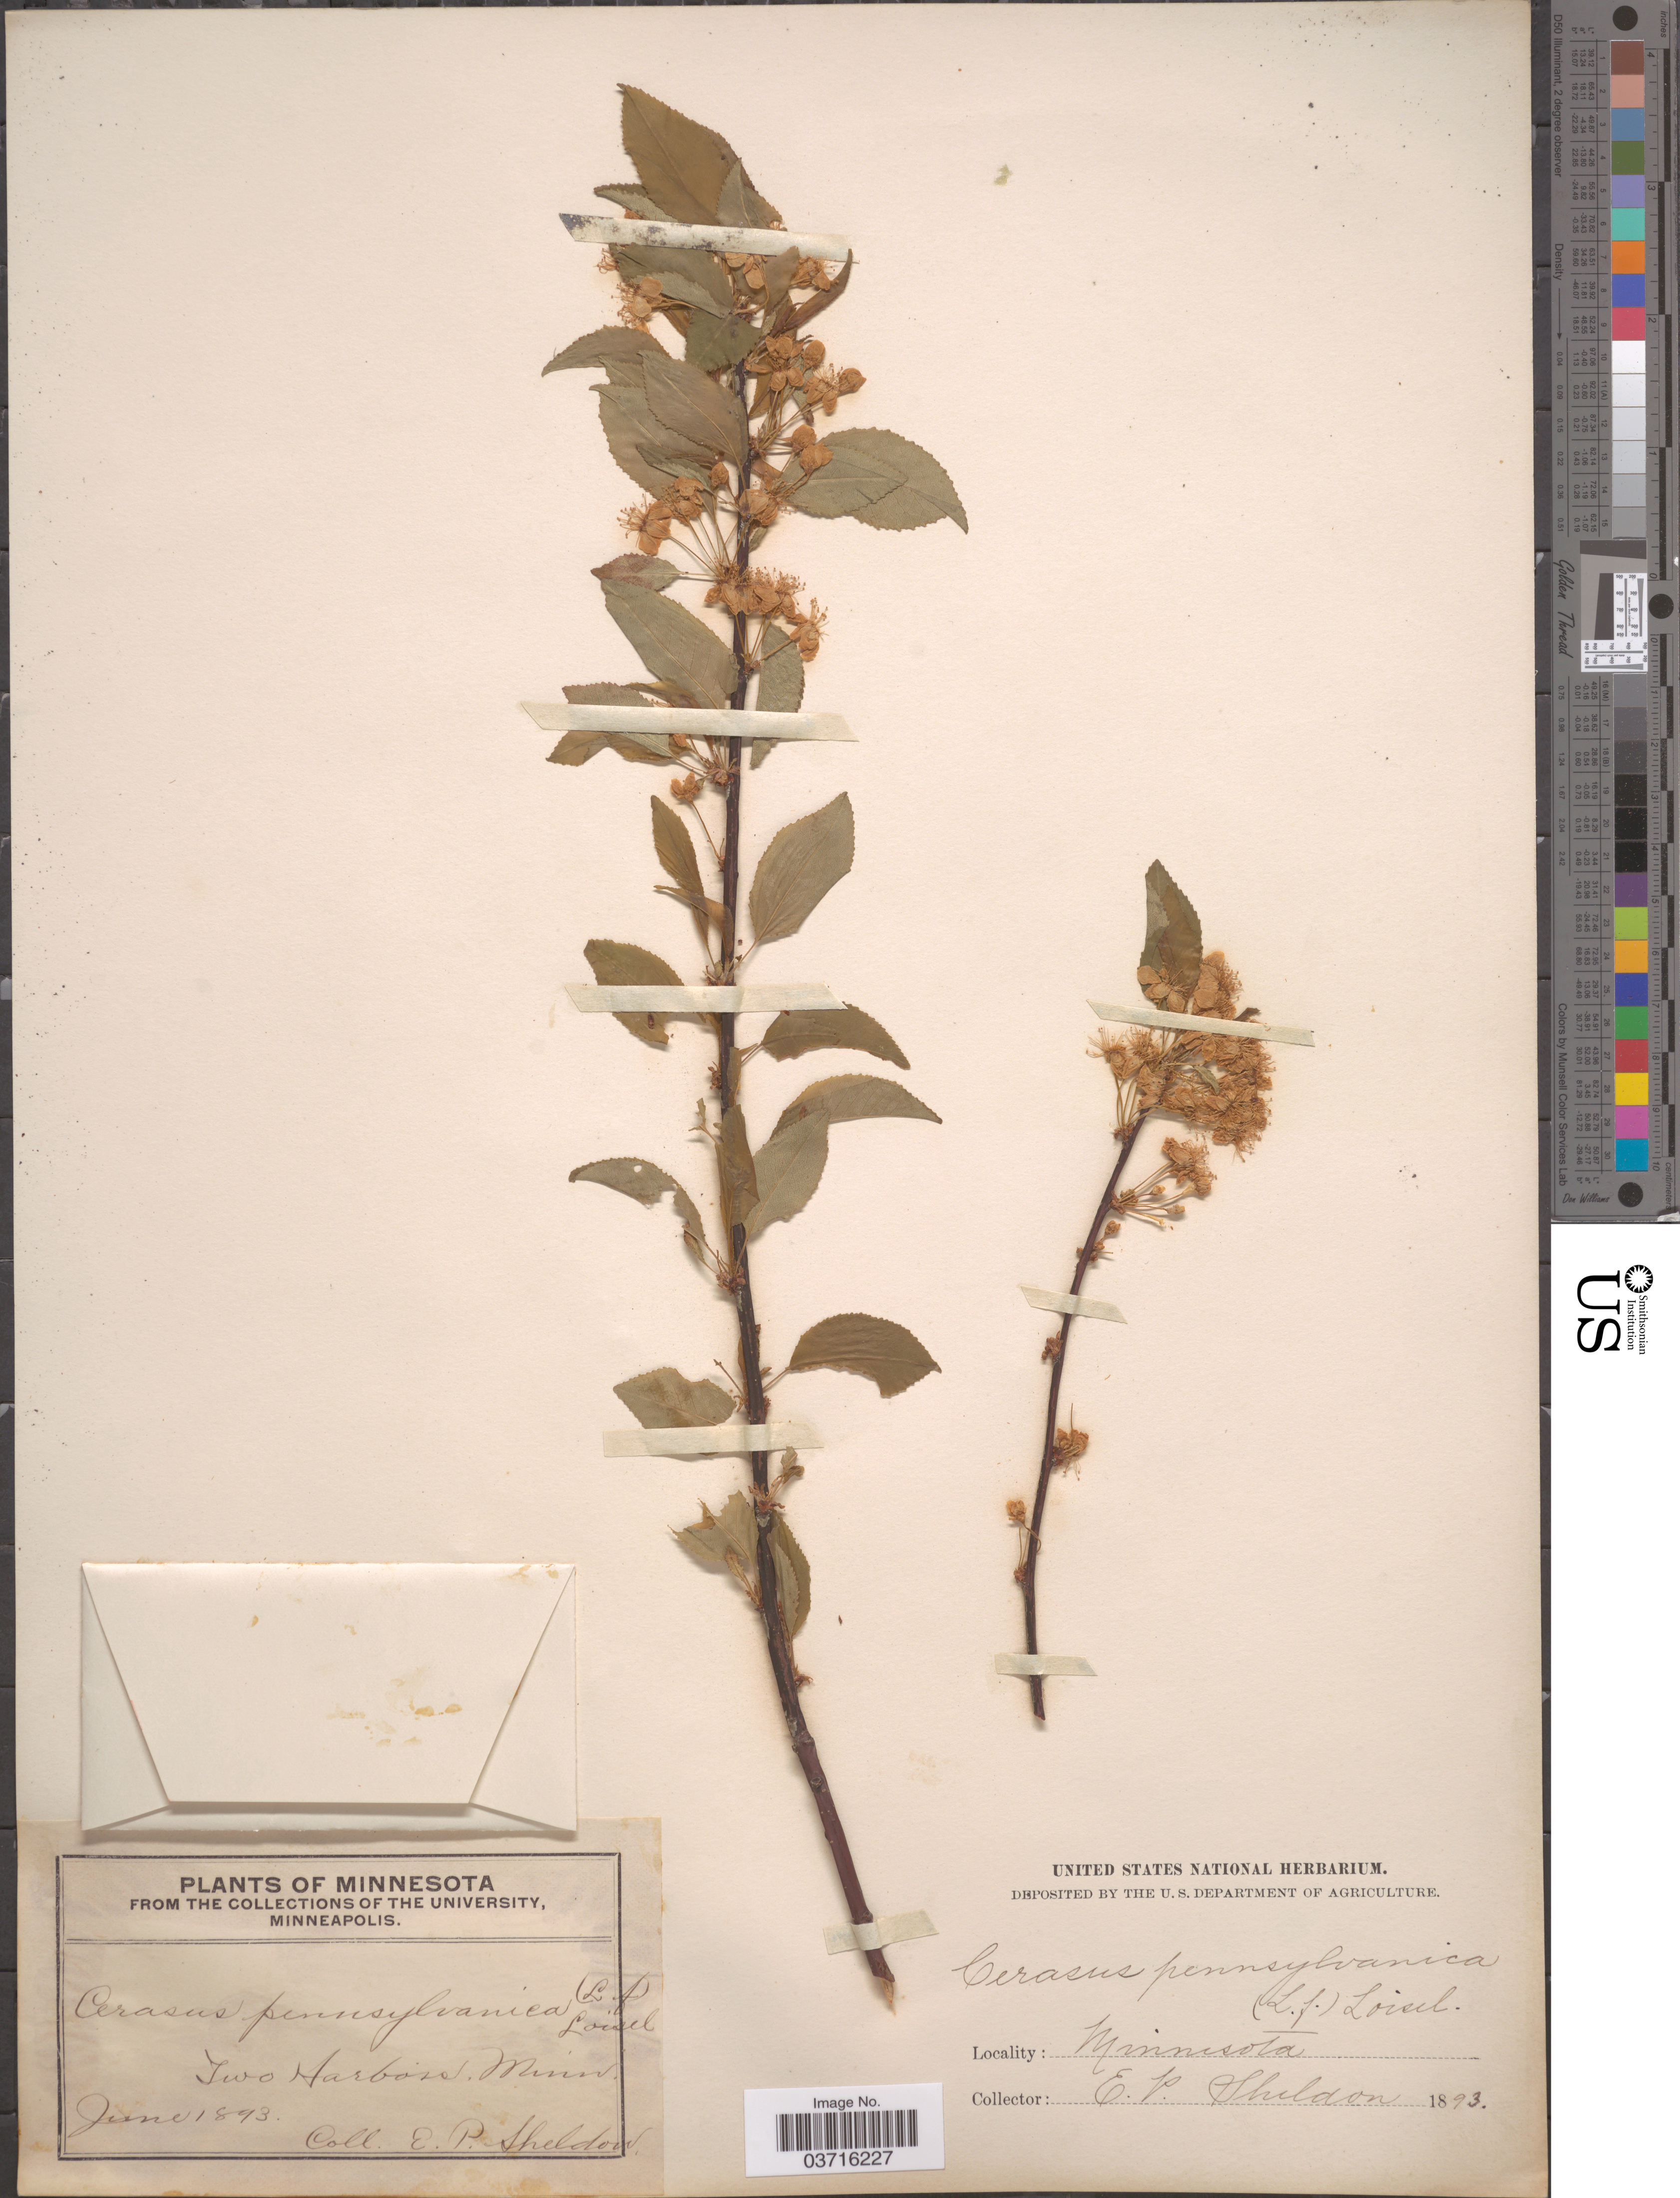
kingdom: Plantae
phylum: Tracheophyta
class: Magnoliopsida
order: Rosales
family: Rosaceae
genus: Prunus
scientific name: Prunus pensylvanica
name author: L. f.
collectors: E. P. Sheldon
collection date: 1893-06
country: United States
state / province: Minnesota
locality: Two Harbors.